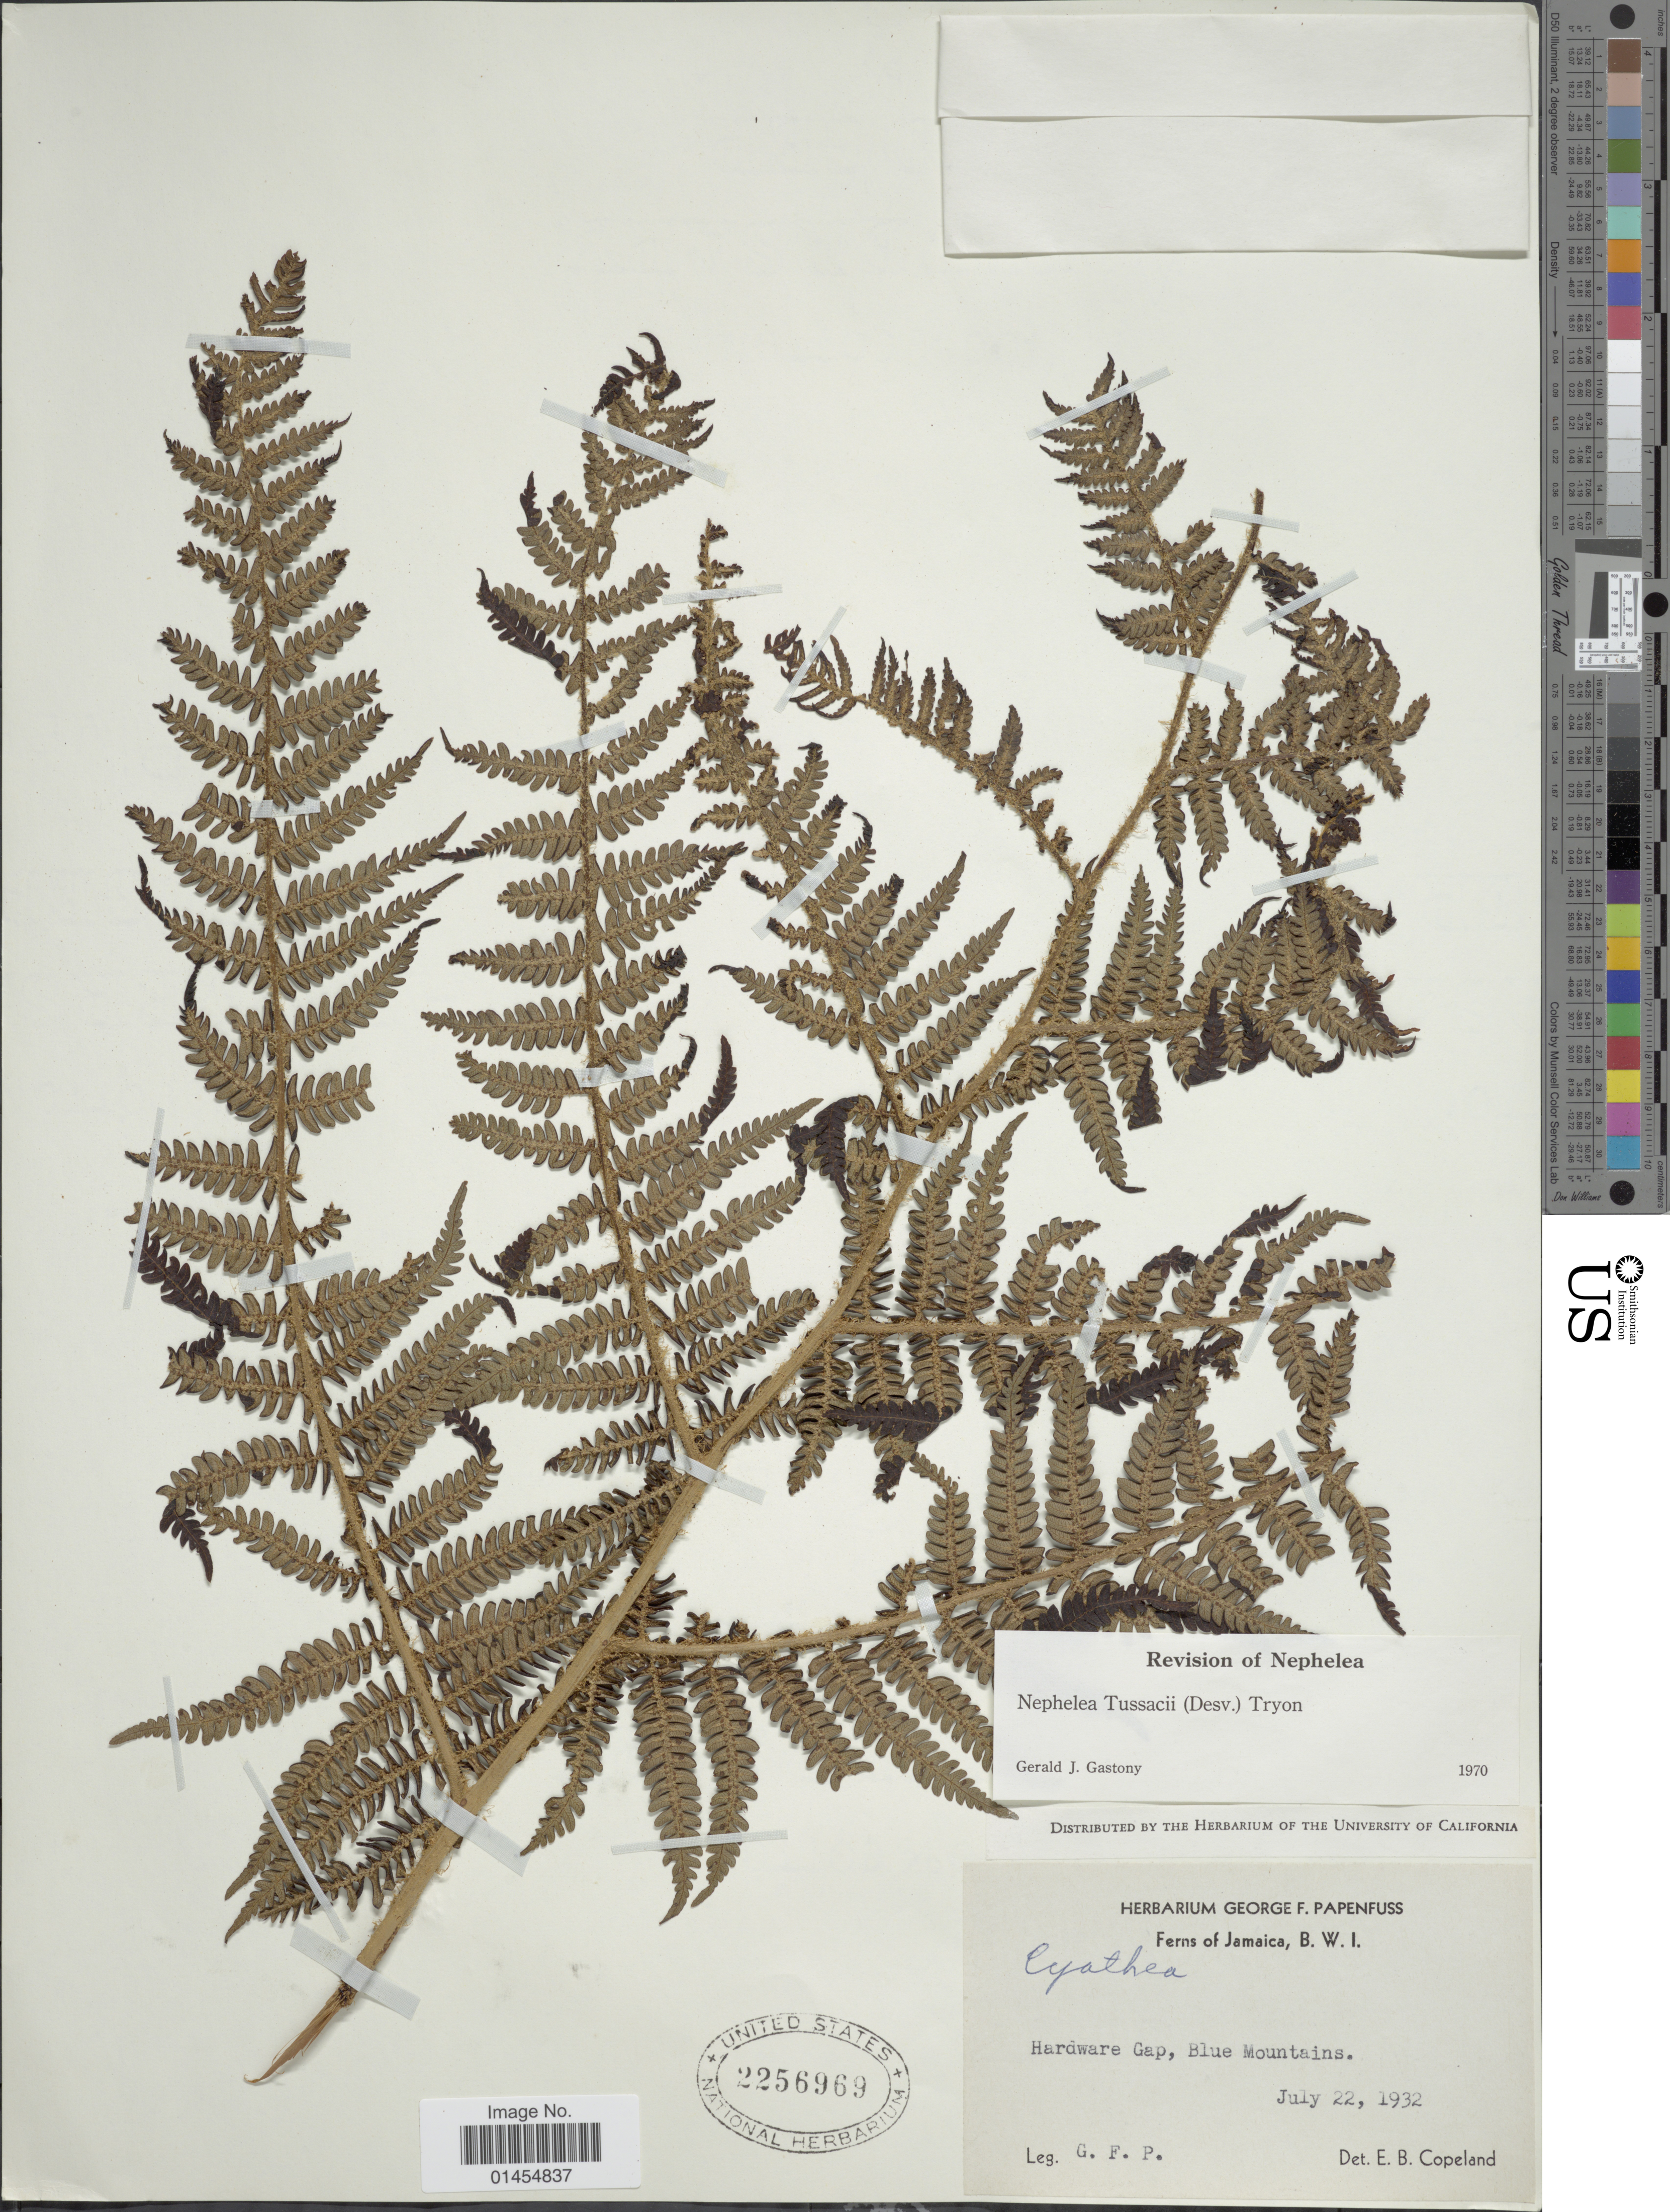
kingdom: Plantae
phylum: Tracheophyta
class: Polypodiopsida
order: Cyatheales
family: Cyatheaceae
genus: Alsophila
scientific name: Alsophila tussacii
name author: (Desv.) D.S. Conant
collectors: G. Papenfuss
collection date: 1932-07-22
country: Jamaica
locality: B.W.I. Hardware Gap, Blue Mountains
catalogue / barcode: US 2256969